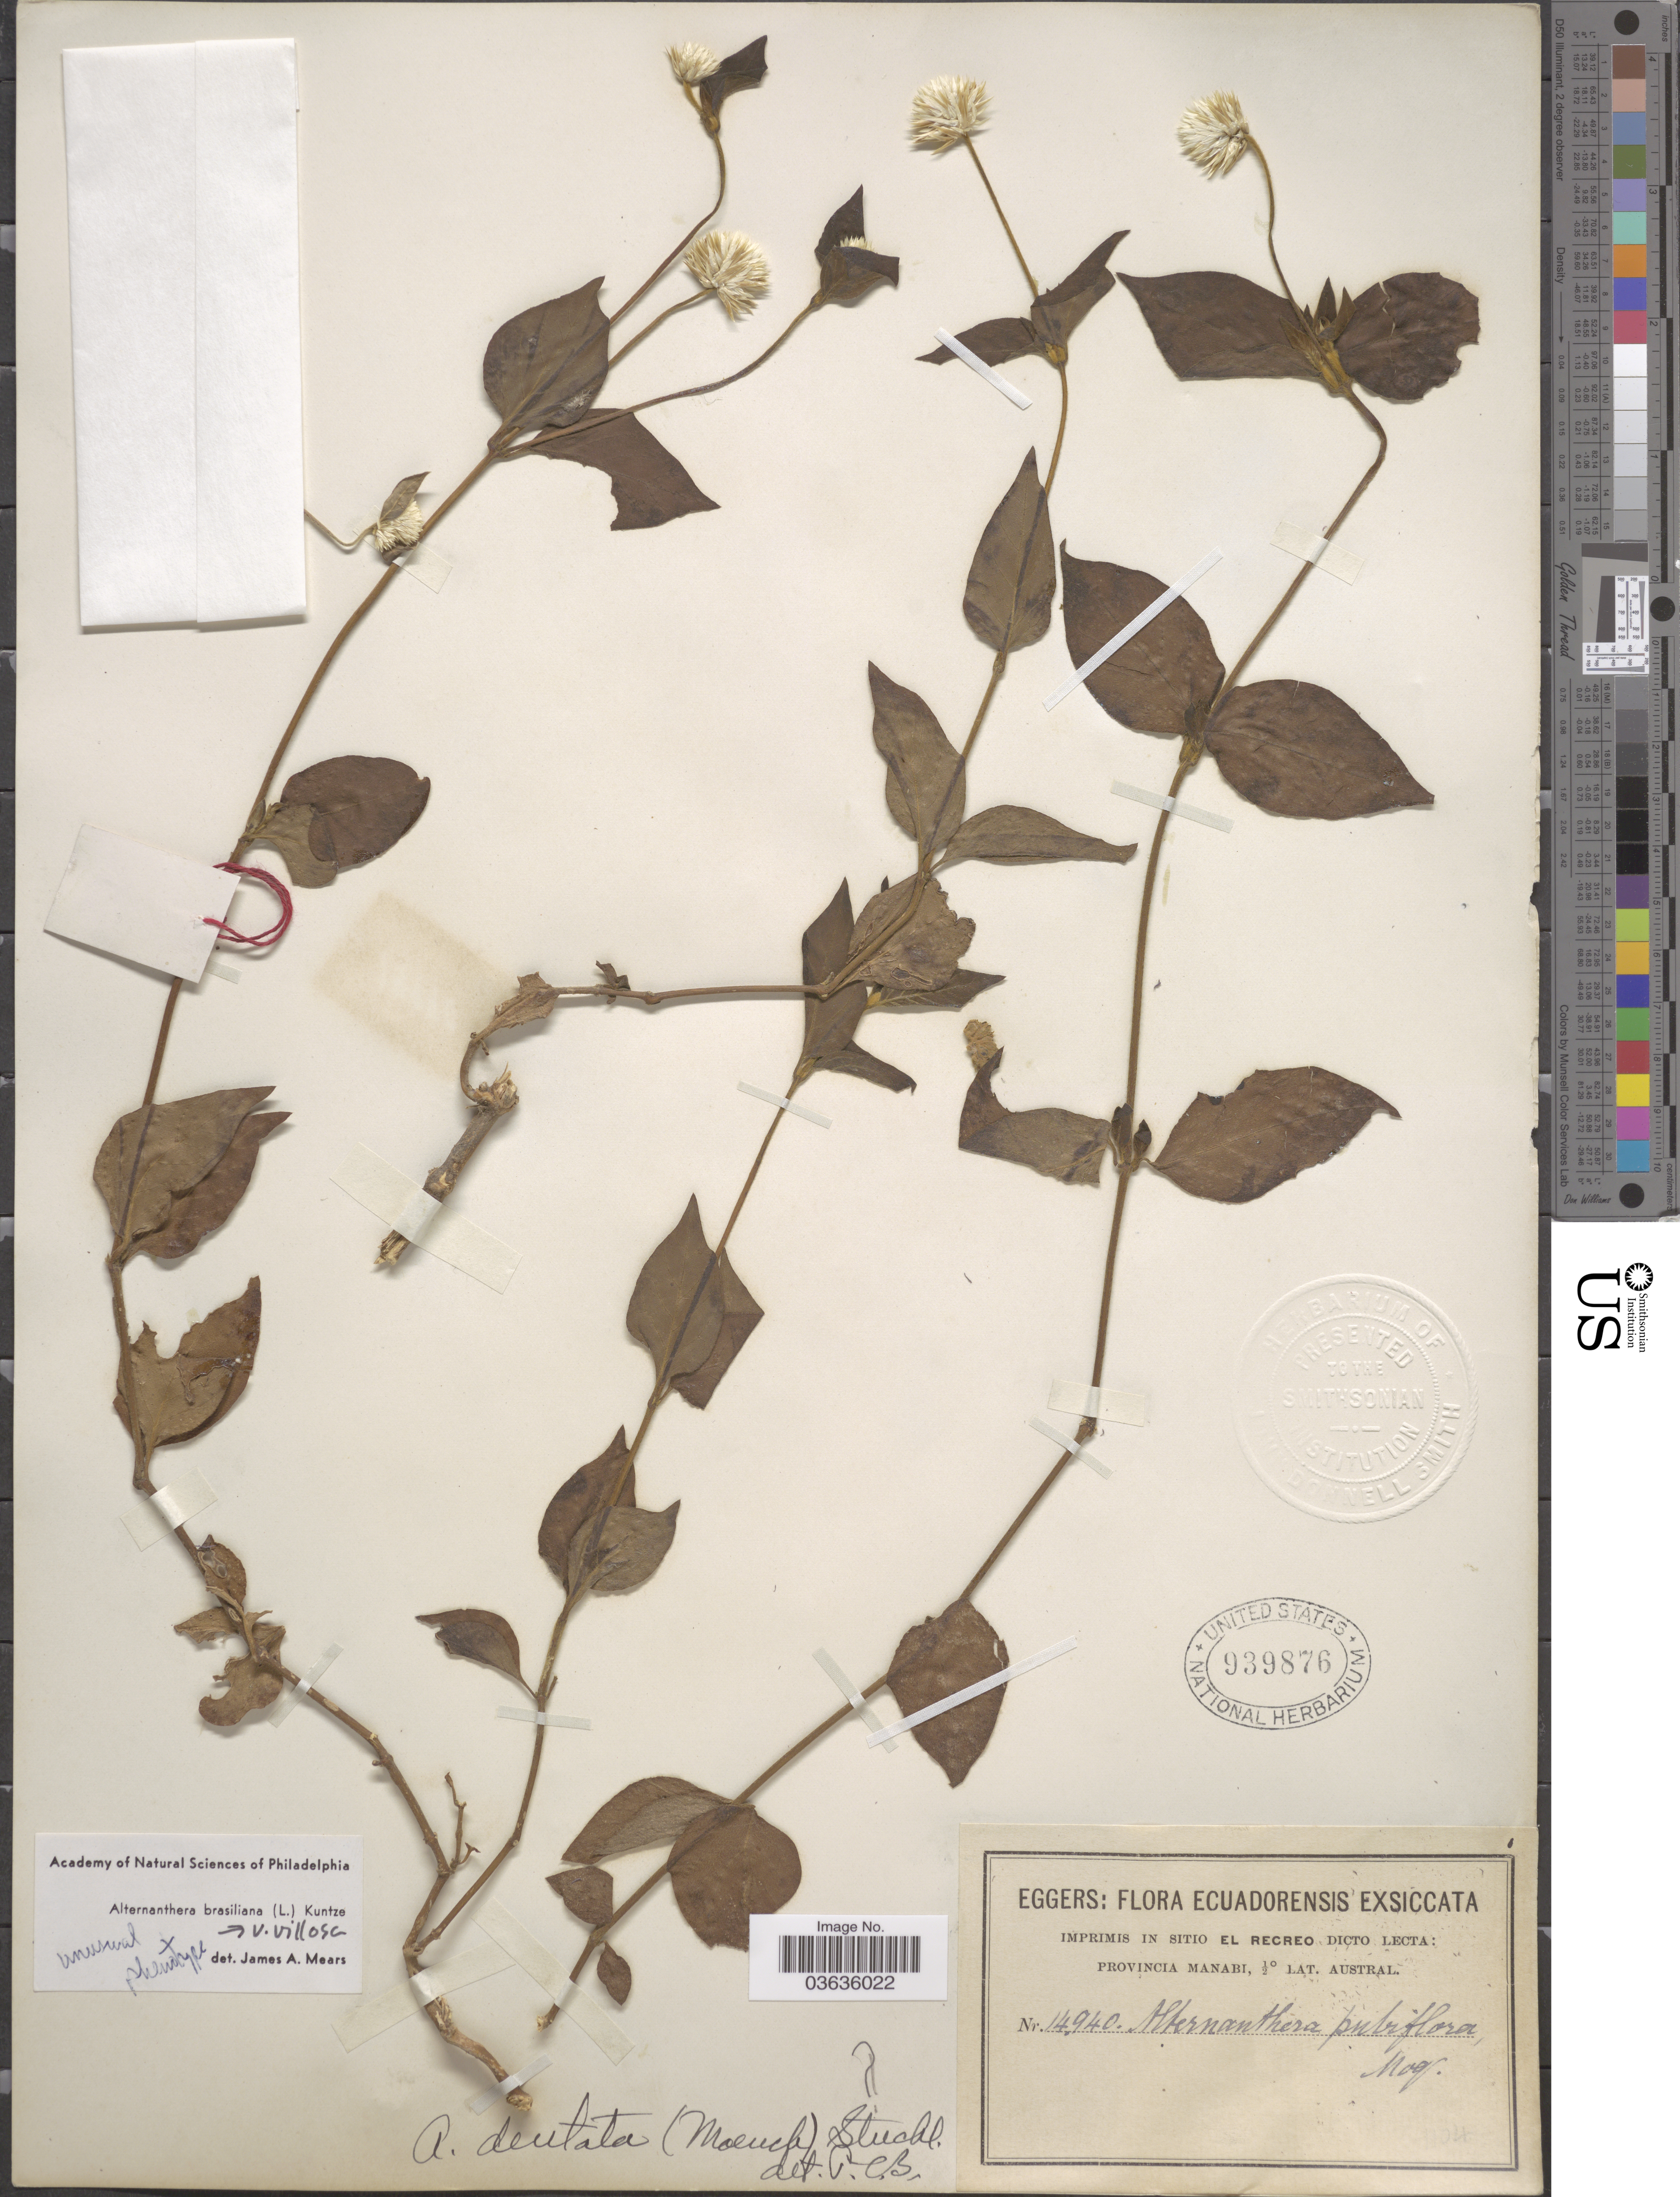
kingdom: Plantae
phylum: Tracheophyta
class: Magnoliopsida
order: Caryophyllales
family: Amaranthaceae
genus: Alternanthera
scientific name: Alternanthera brasiliana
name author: (L.) Kuntze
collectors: -. Eggers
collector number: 14940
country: Ecuador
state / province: Manabí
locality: Imprimis in sitio El Recreo Dicto Lecta: Provincia Manabi.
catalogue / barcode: US 939876